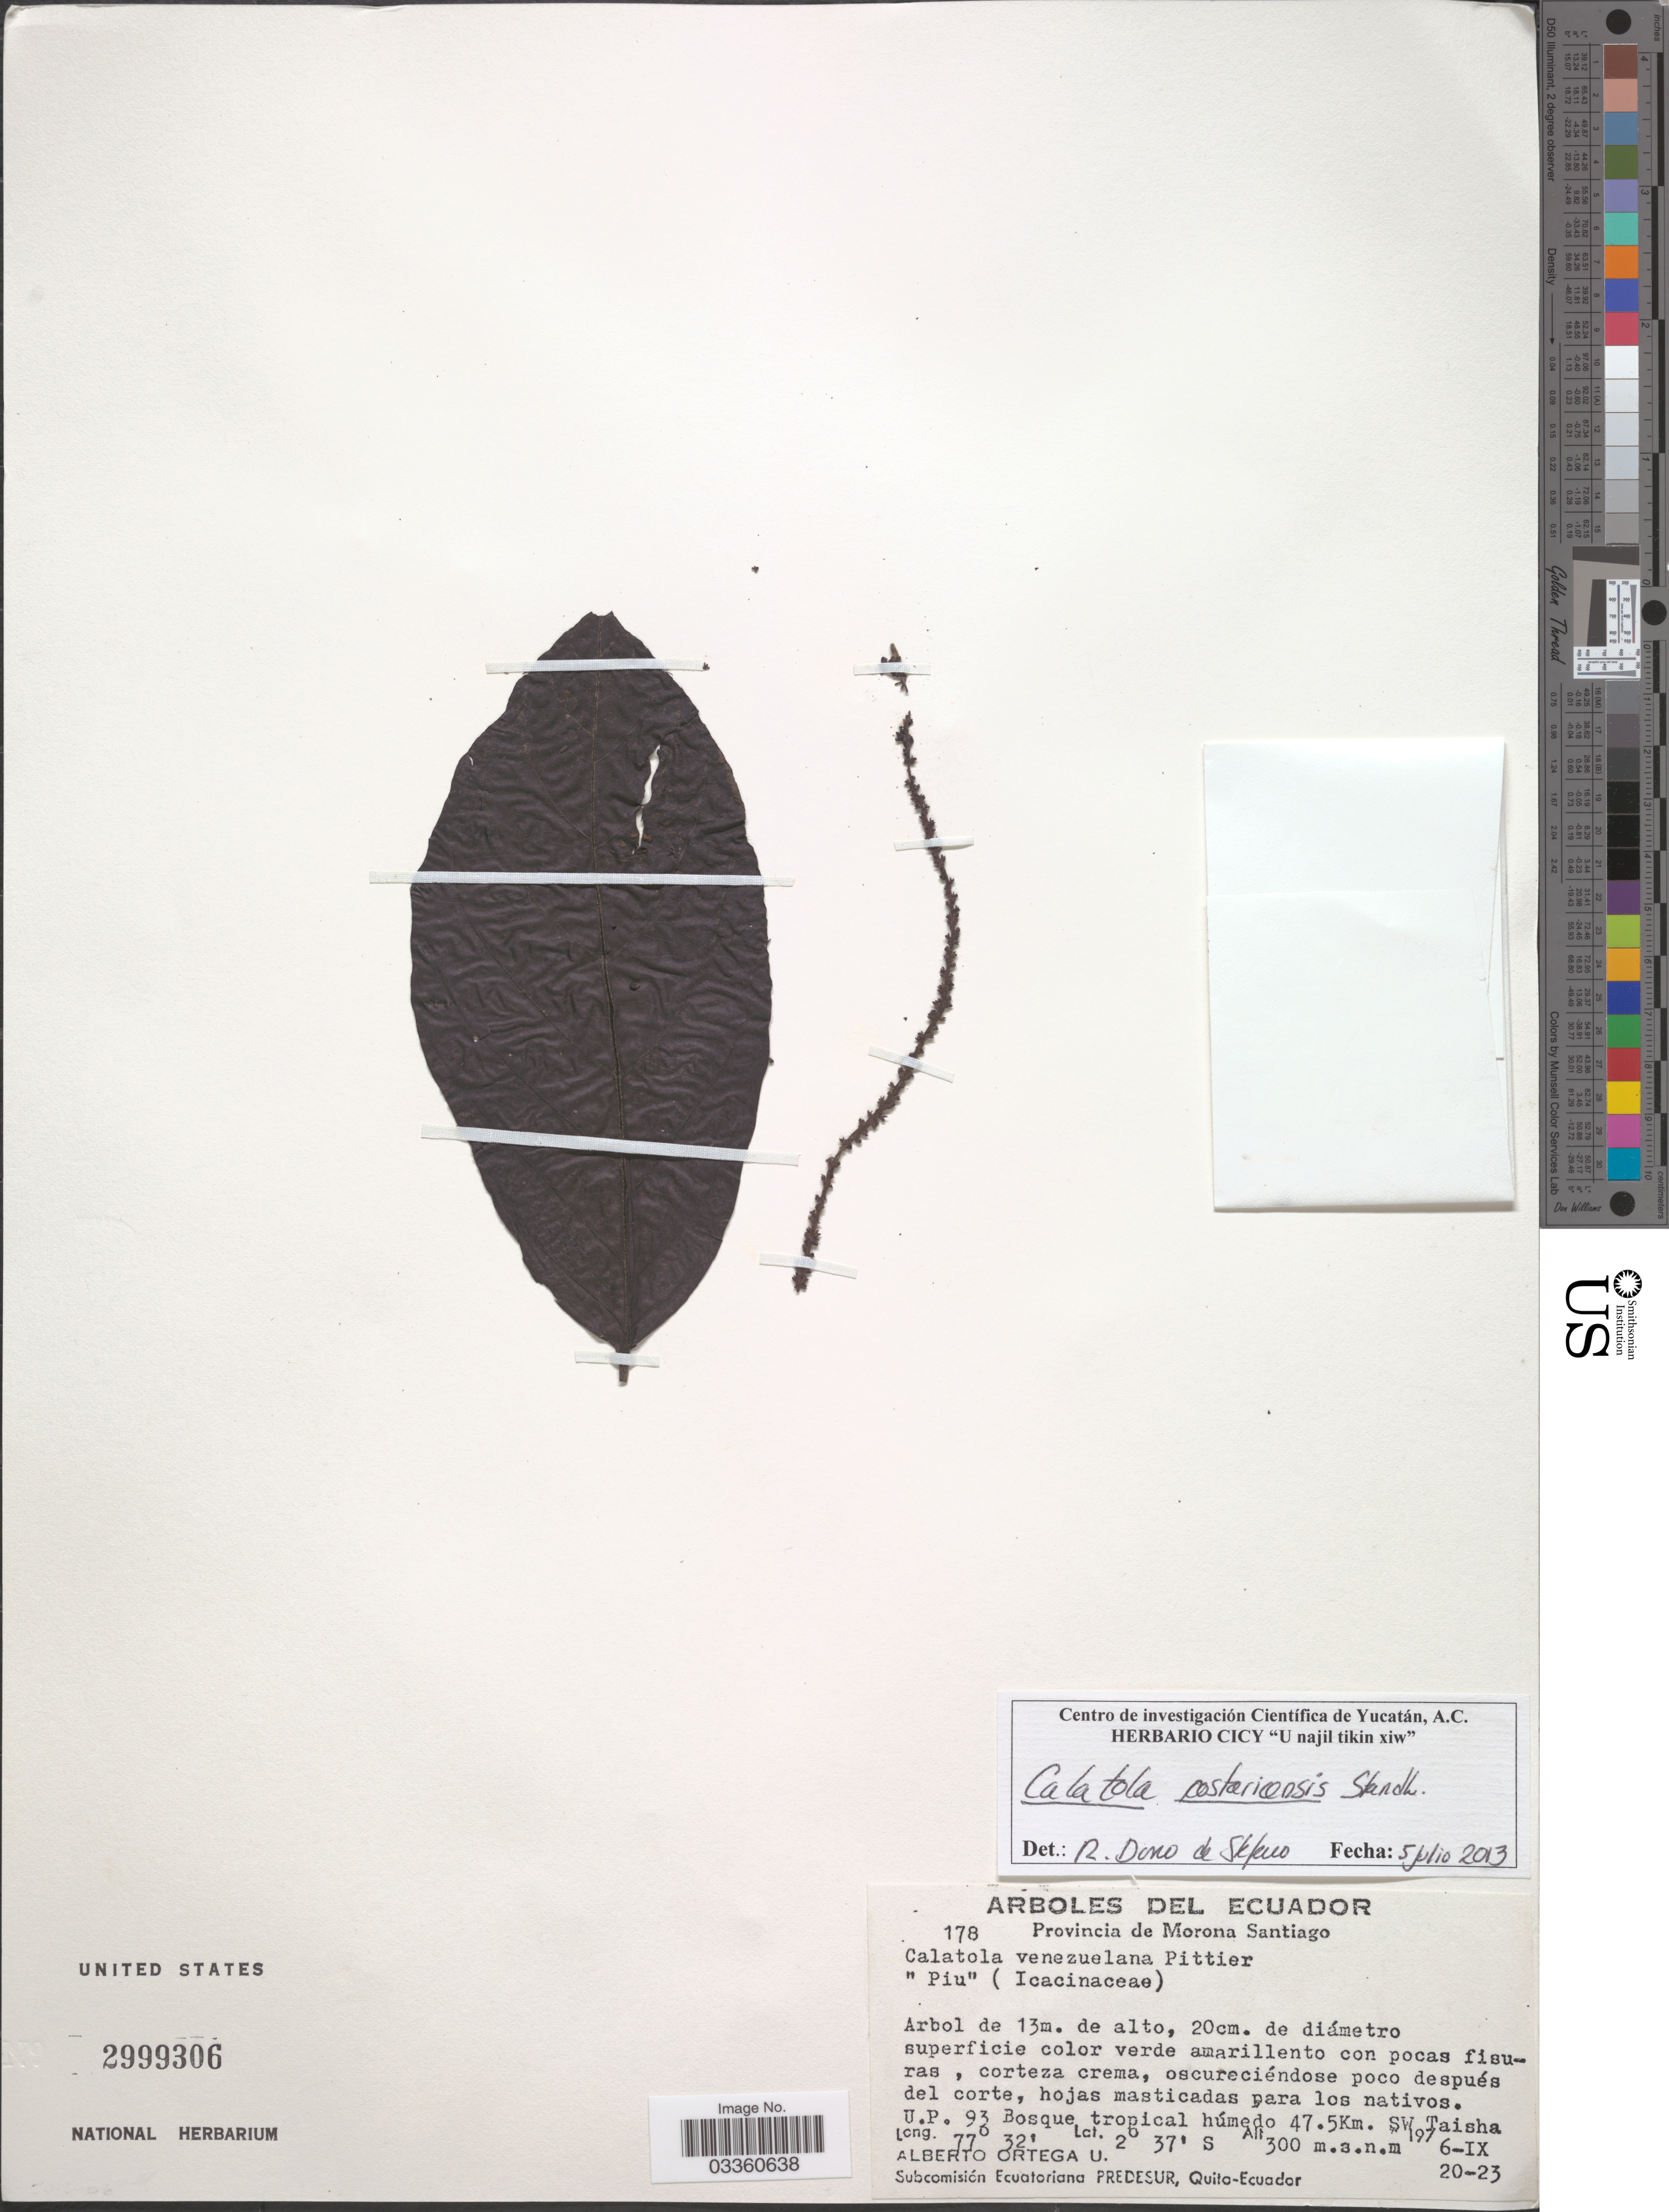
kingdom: Plantae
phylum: Tracheophyta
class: Magnoliopsida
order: Metteniusales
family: Metteniusaceae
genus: Calatola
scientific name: Calatola costaricensis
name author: Standl.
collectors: A. T. Ortega U.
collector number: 178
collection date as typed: Transcribed d/m/y: 6/9/23 to 20/9/23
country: Ecuador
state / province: Morona-Santiago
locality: U.P. 93 Bosque tropical húmedo 47.5Km. SW Taisha.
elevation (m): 300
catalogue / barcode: US 2999306